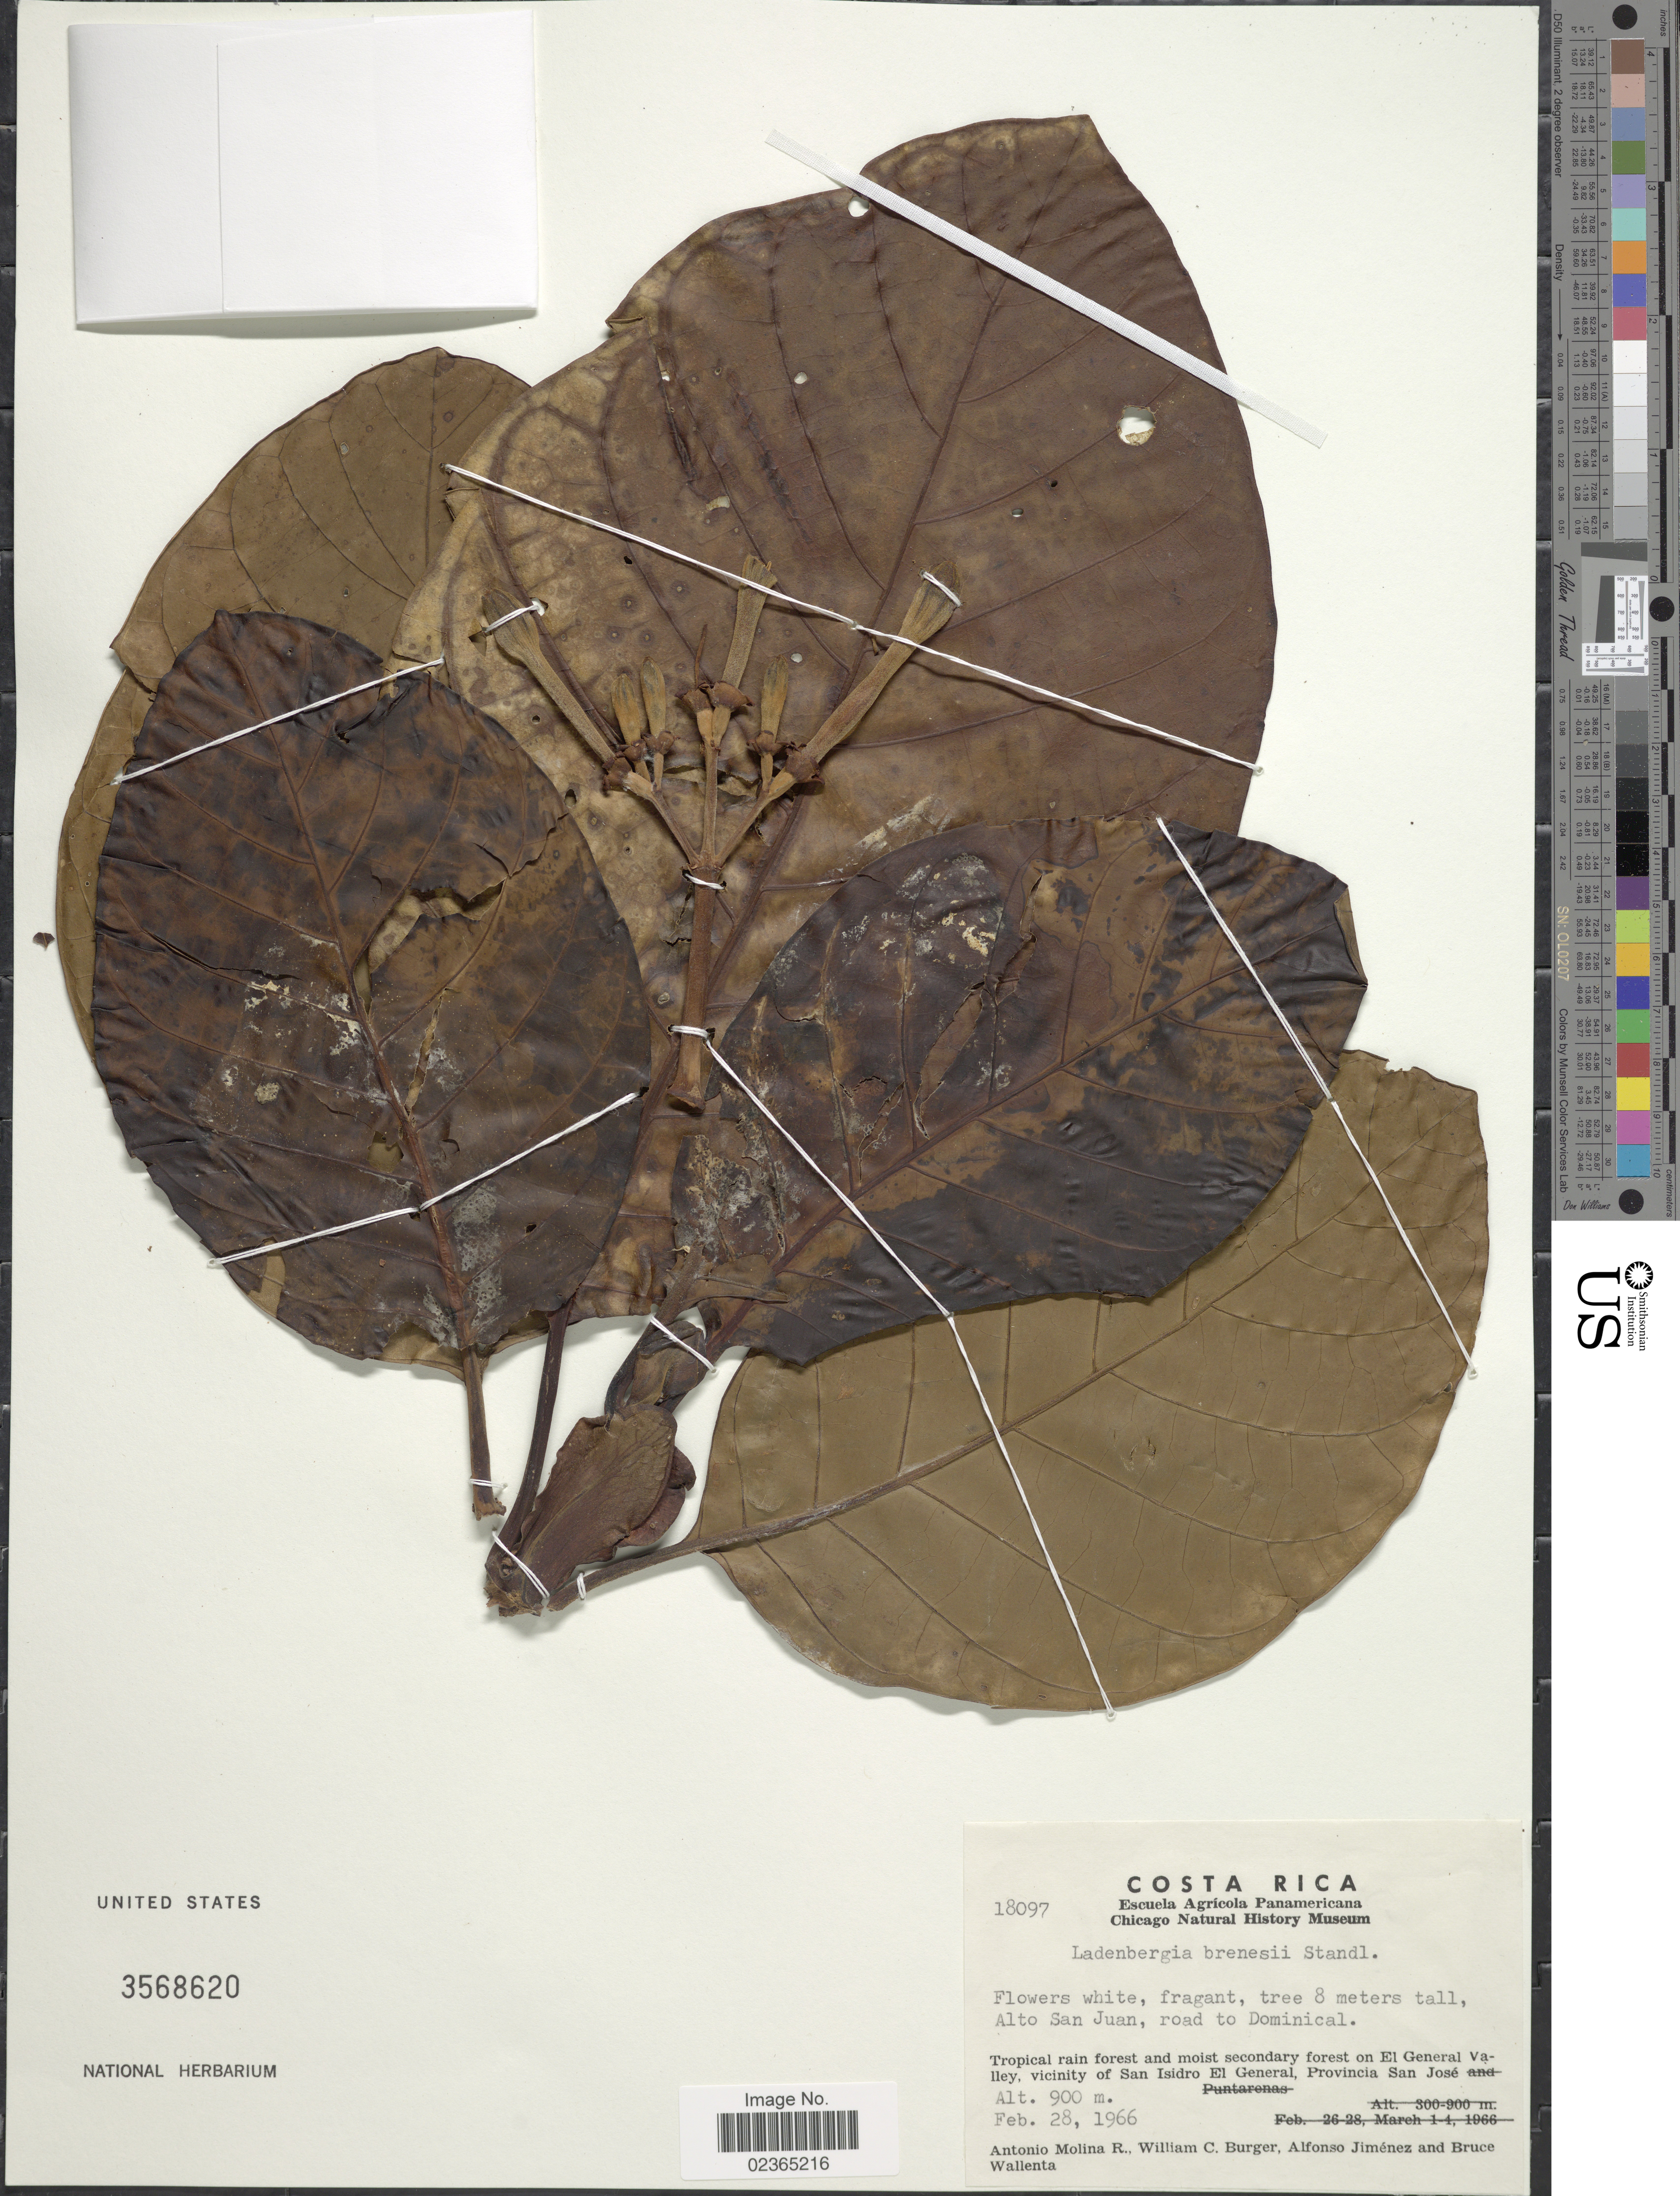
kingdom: Plantae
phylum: Tracheophyta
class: Magnoliopsida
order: Gentianales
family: Rubiaceae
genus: Ladenbergia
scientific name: Ladenbergia brenesii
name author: Standl.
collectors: A. Molina R., W. Burger, A. Jiménez & B. Wallenta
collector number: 18097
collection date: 1966-02-28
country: Costa Rica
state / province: San José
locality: Tropical rain forest and moist secondary forest on El General valley, vicinity of San Isidro El General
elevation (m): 900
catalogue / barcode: US 3568620